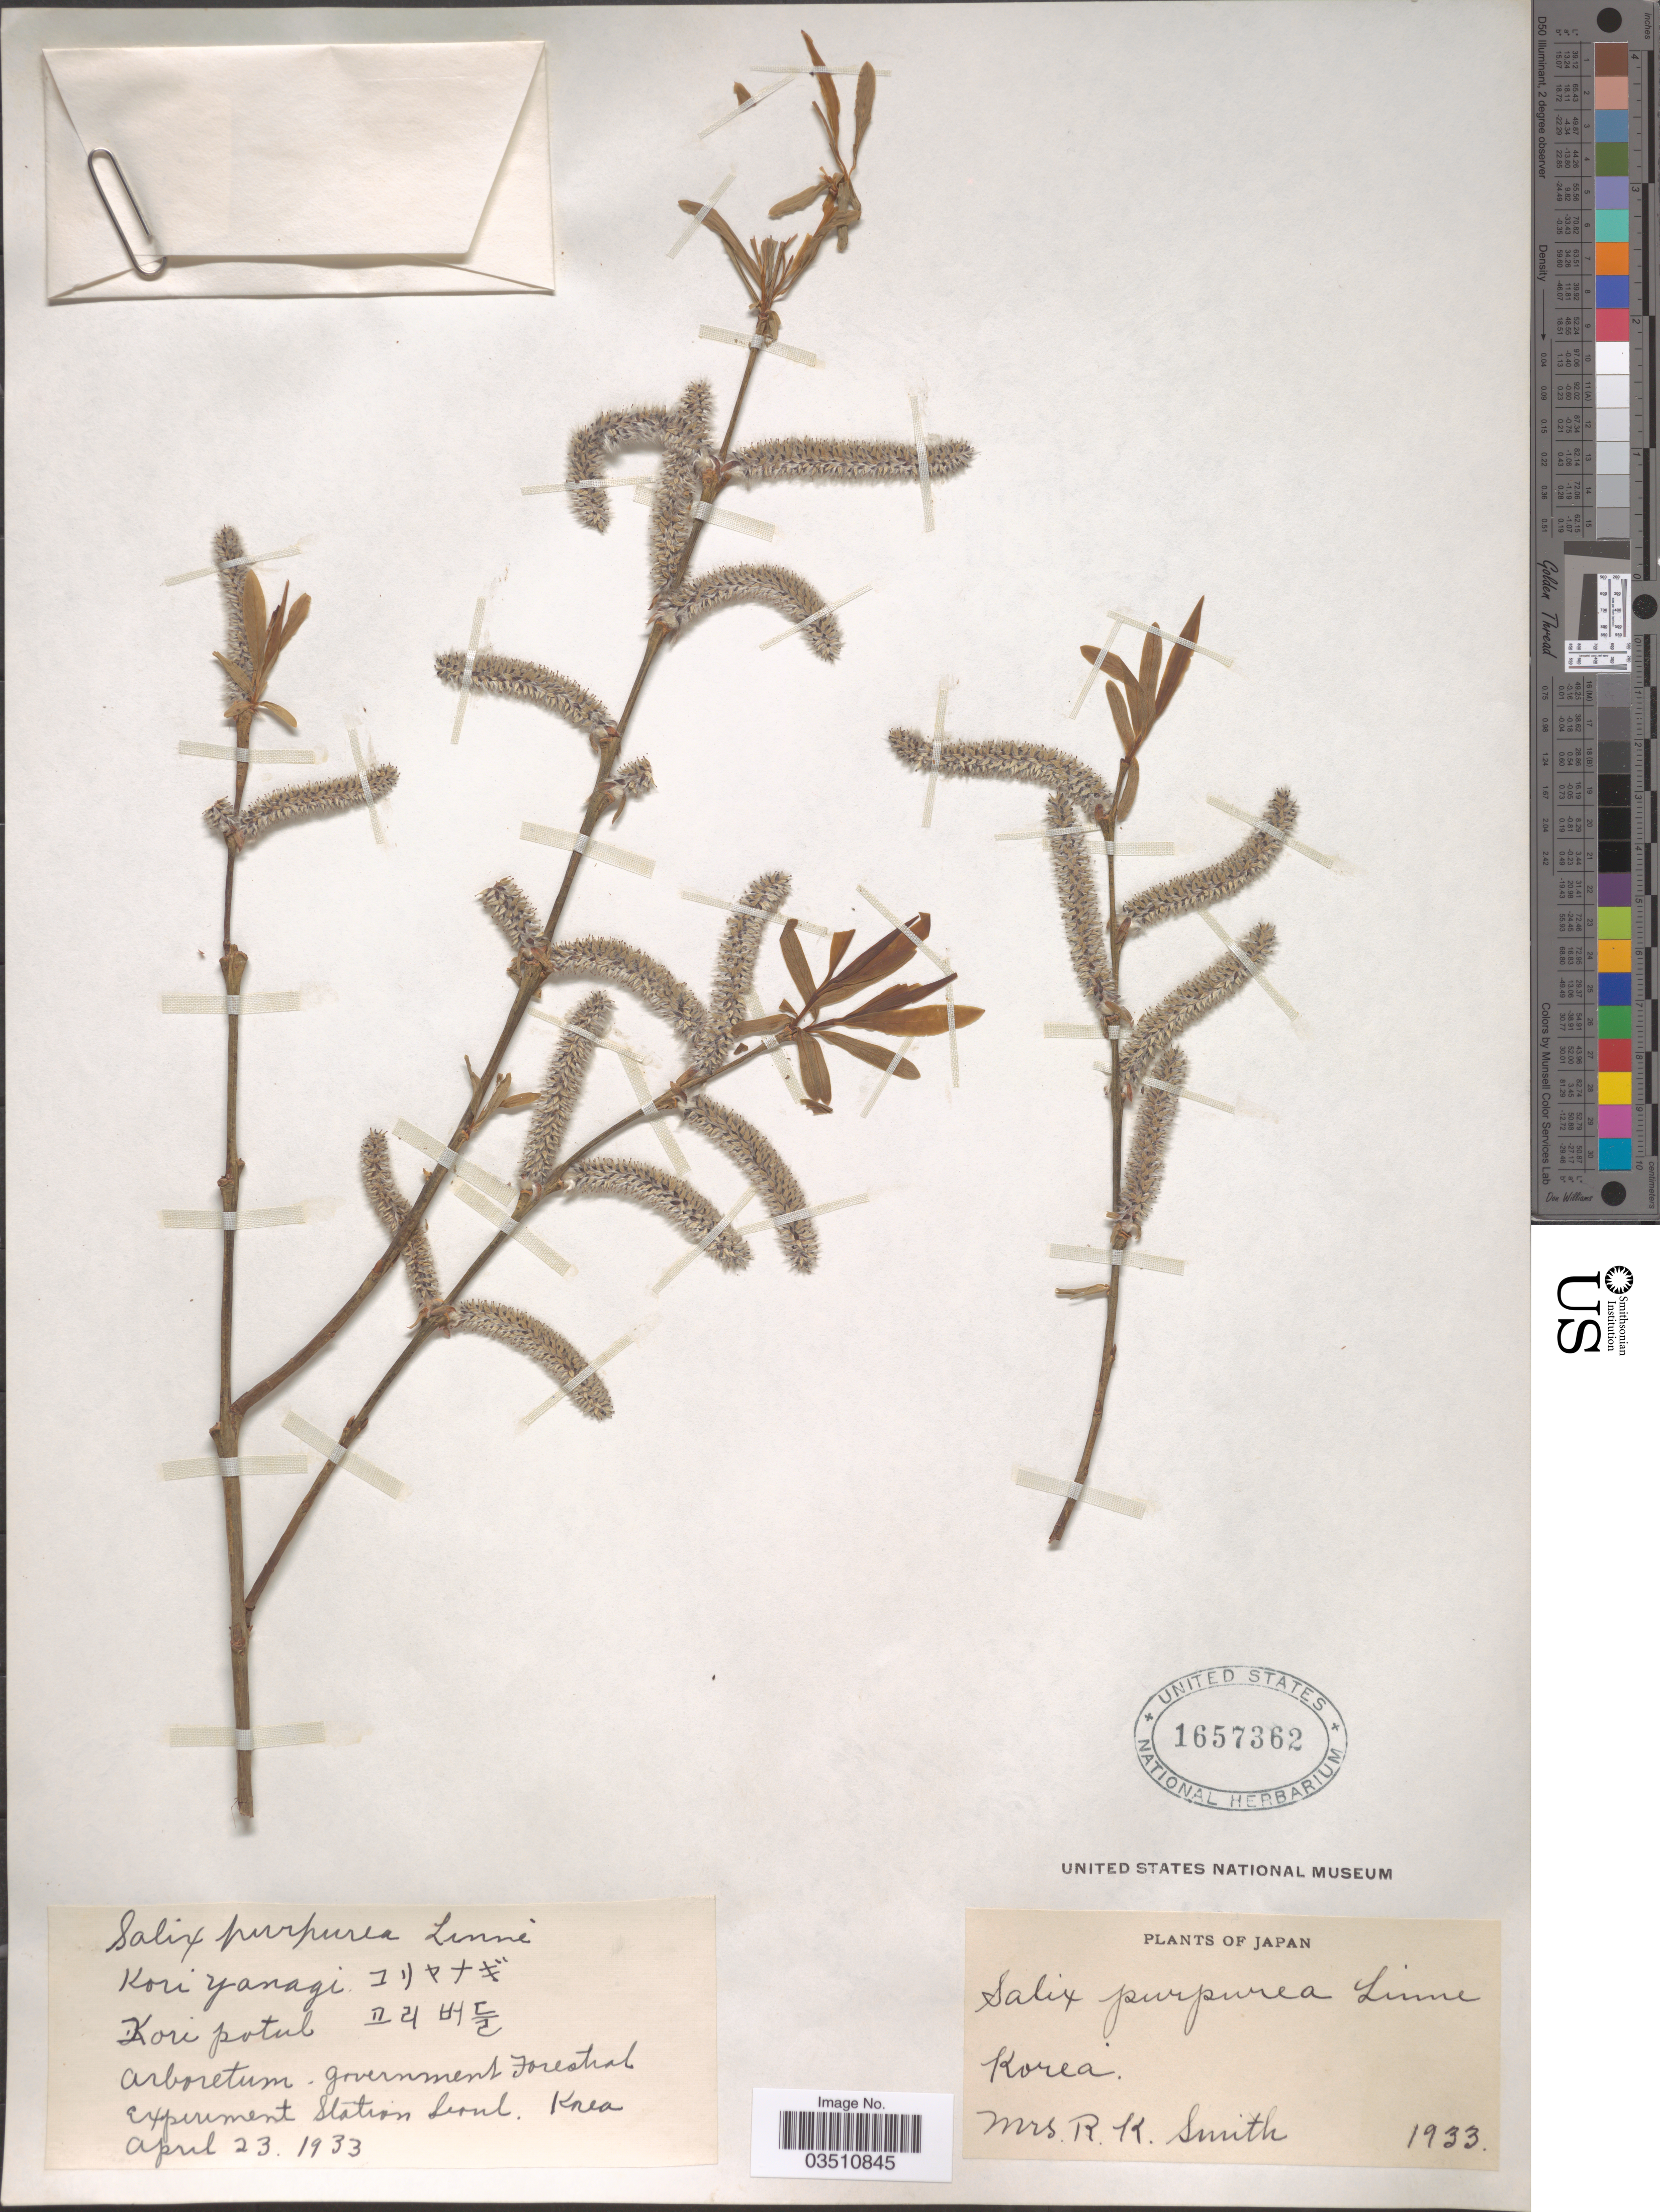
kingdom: Plantae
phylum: Tracheophyta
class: Magnoliopsida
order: Malpighiales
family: Salicaceae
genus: Salix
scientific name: Salix koriyanagi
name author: Kimura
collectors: Mrs. R. K. Smith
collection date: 1933-04-23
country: South Korea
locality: Arboretum. government Forested Experiment Station Seoul.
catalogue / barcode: US 1657362